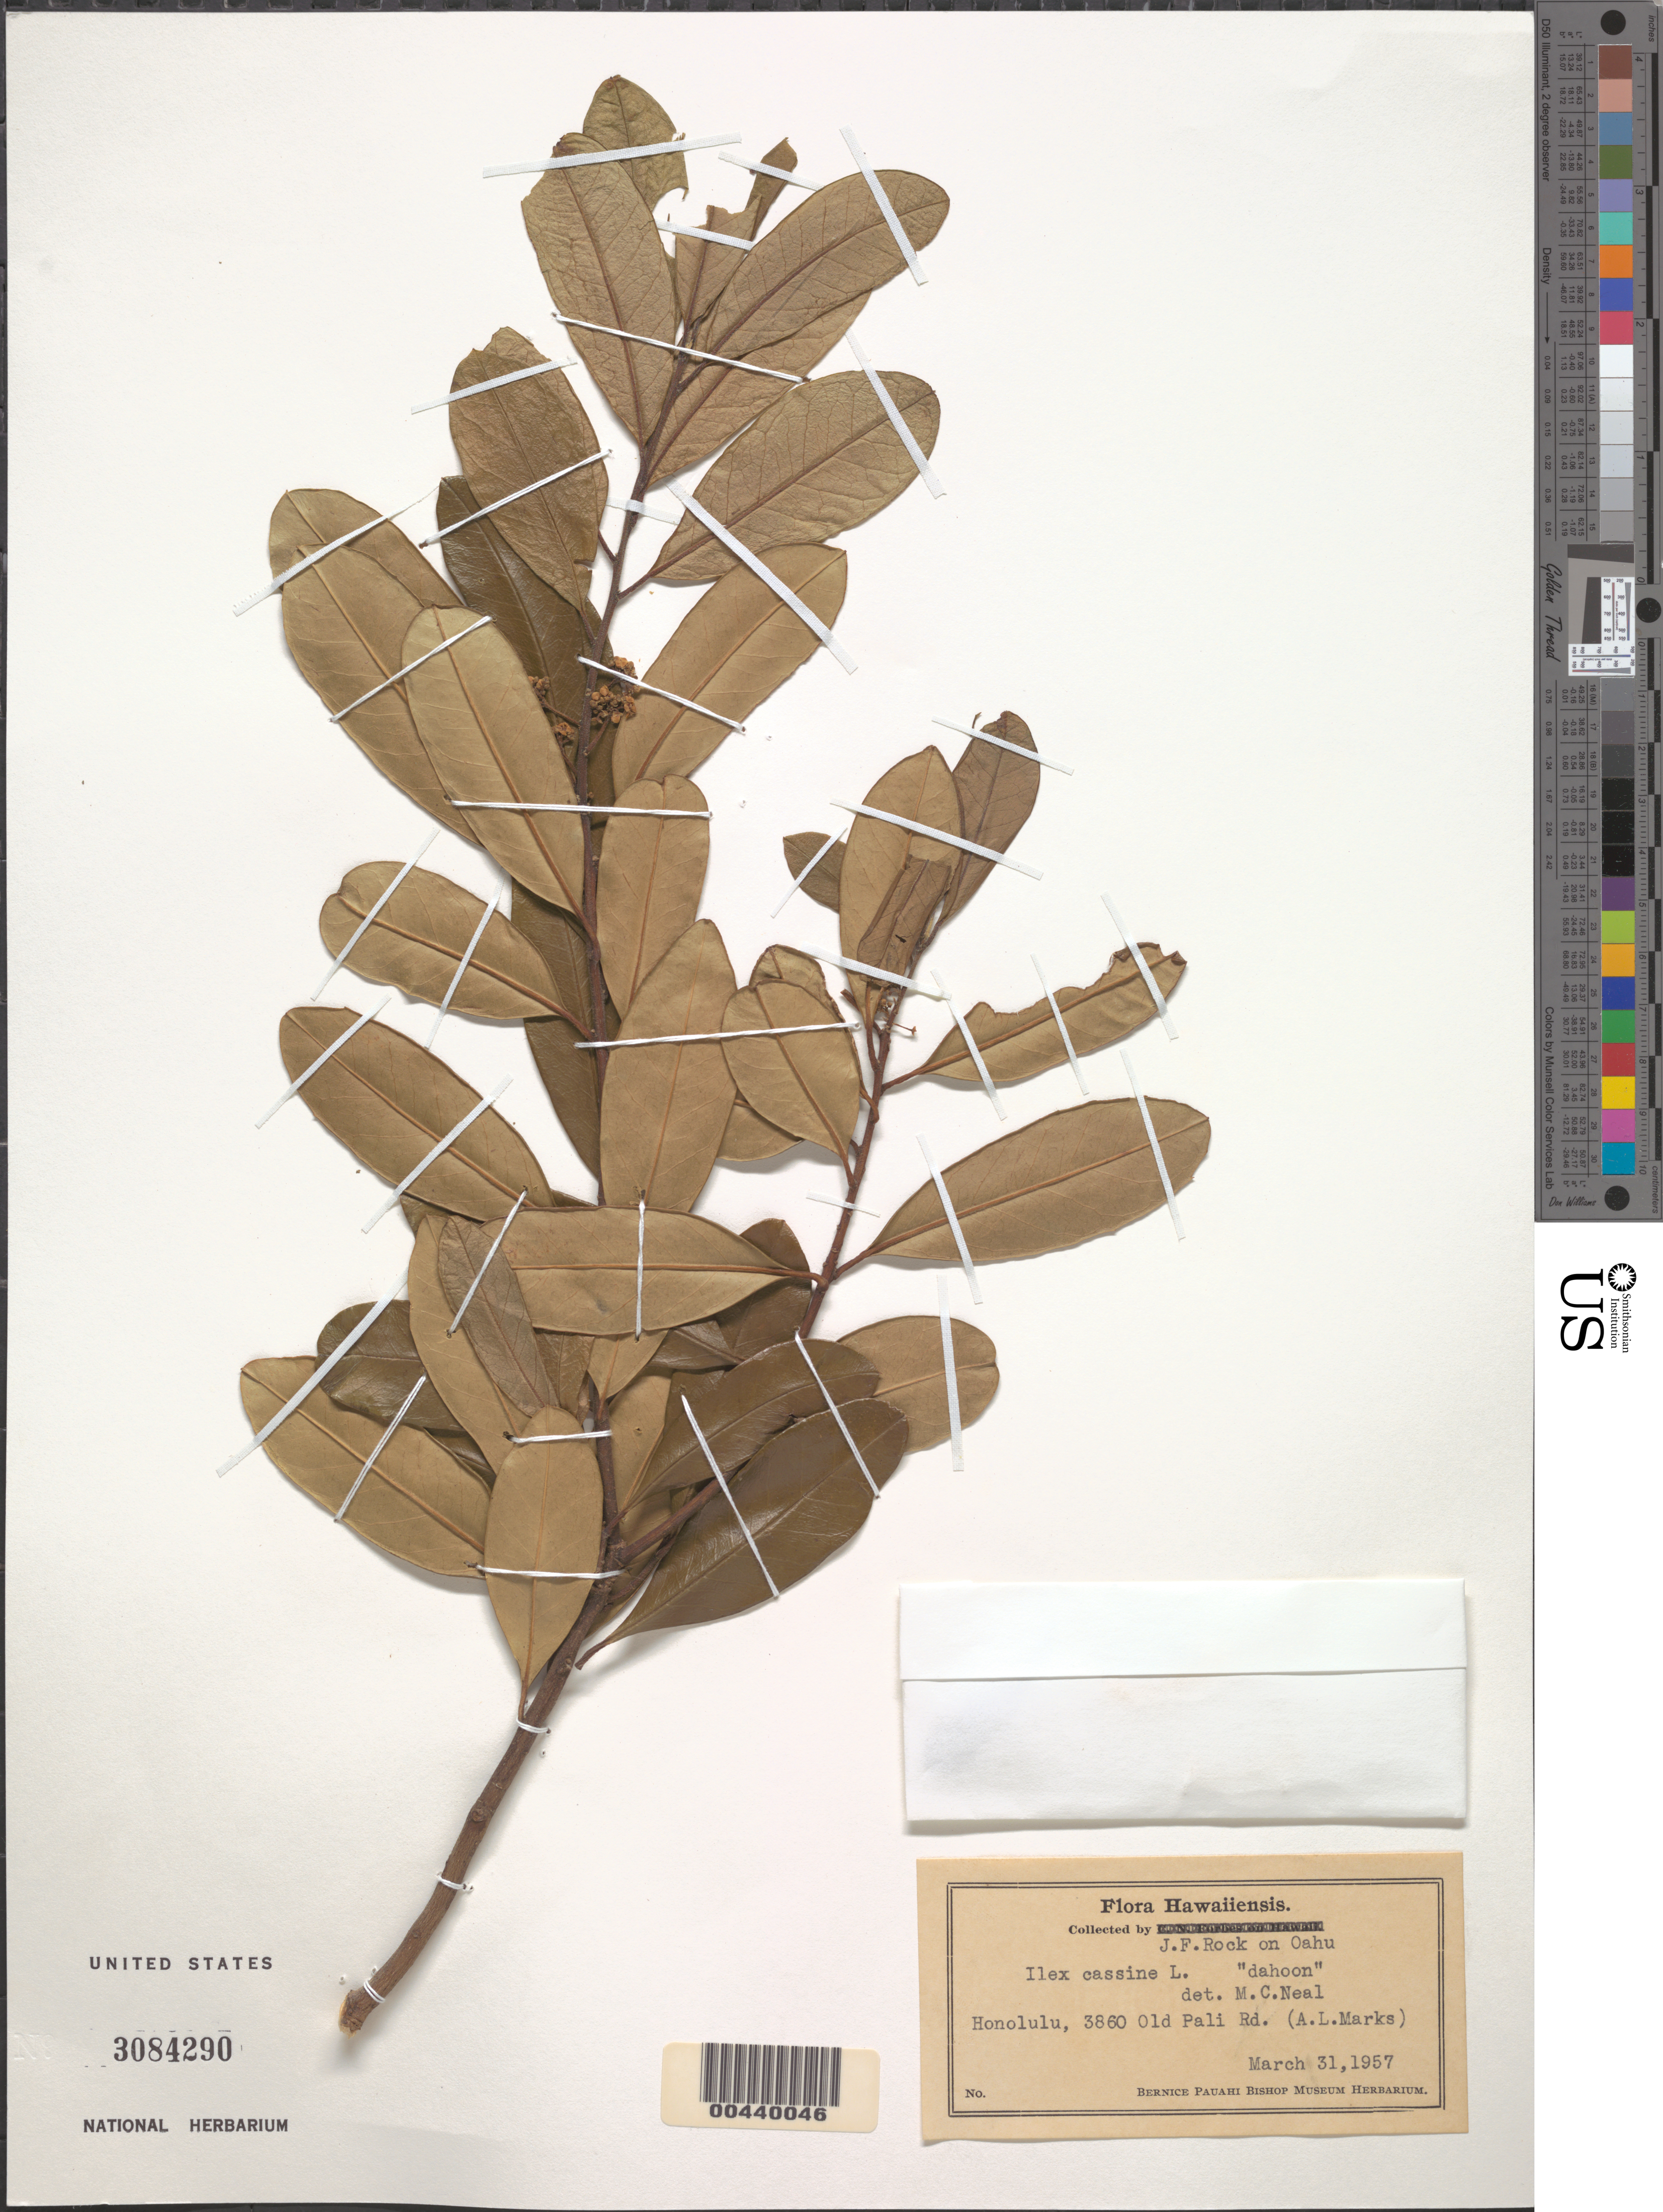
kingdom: Plantae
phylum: Tracheophyta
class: Magnoliopsida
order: Aquifoliales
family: Aquifoliaceae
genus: Ilex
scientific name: Ilex cassine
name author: L.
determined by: Ning, W. S.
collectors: J. F. Rock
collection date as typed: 31 Mar 1957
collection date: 1957-03-31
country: United States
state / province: Hawaii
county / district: Honolulu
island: Oahu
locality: Honolulu, 3860 Old Pali Road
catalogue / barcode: US 3084290